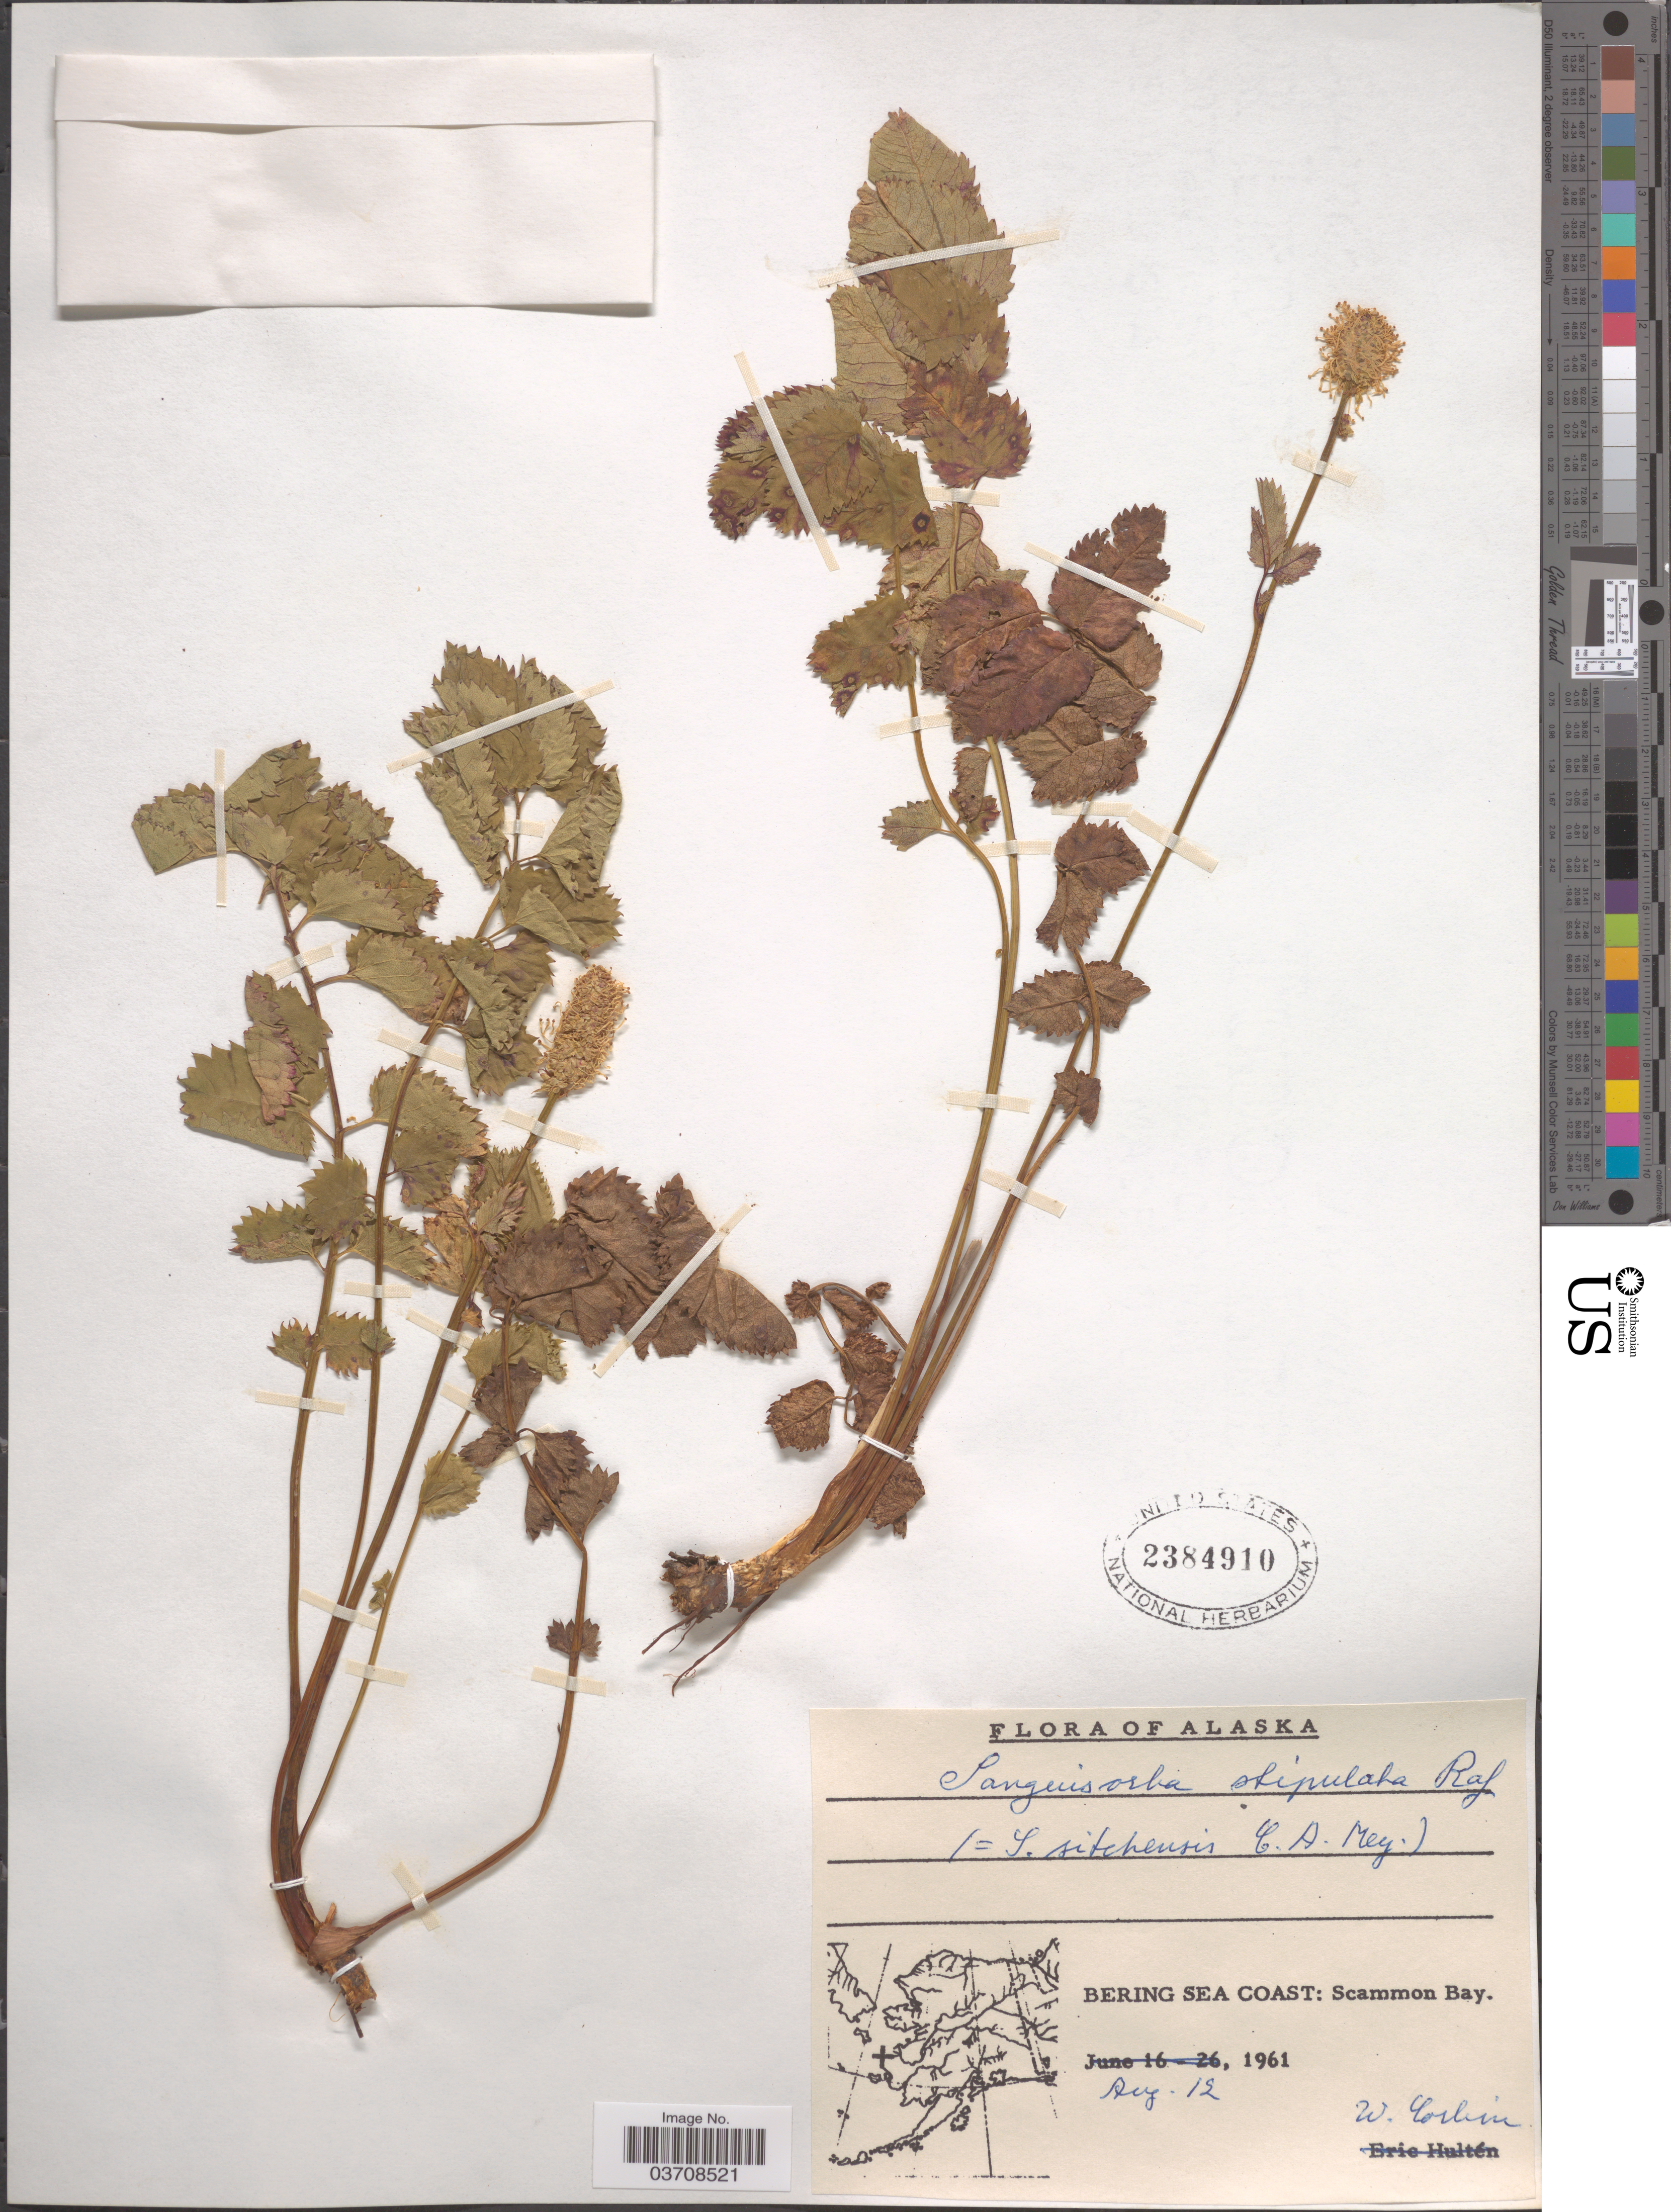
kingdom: Plantae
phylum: Tracheophyta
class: Magnoliopsida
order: Rosales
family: Rosaceae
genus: Sanguisorba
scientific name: Sanguisorba stipulata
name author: Raf.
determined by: Strong, Mark T., (BOT), Smithsonian Institution - National Museum of Natural History (UNITED STATES)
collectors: W. Corbin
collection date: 1961-08-12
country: United States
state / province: Alaska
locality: Bering Sea Coast: Scammon Bay.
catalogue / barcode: US 2384910